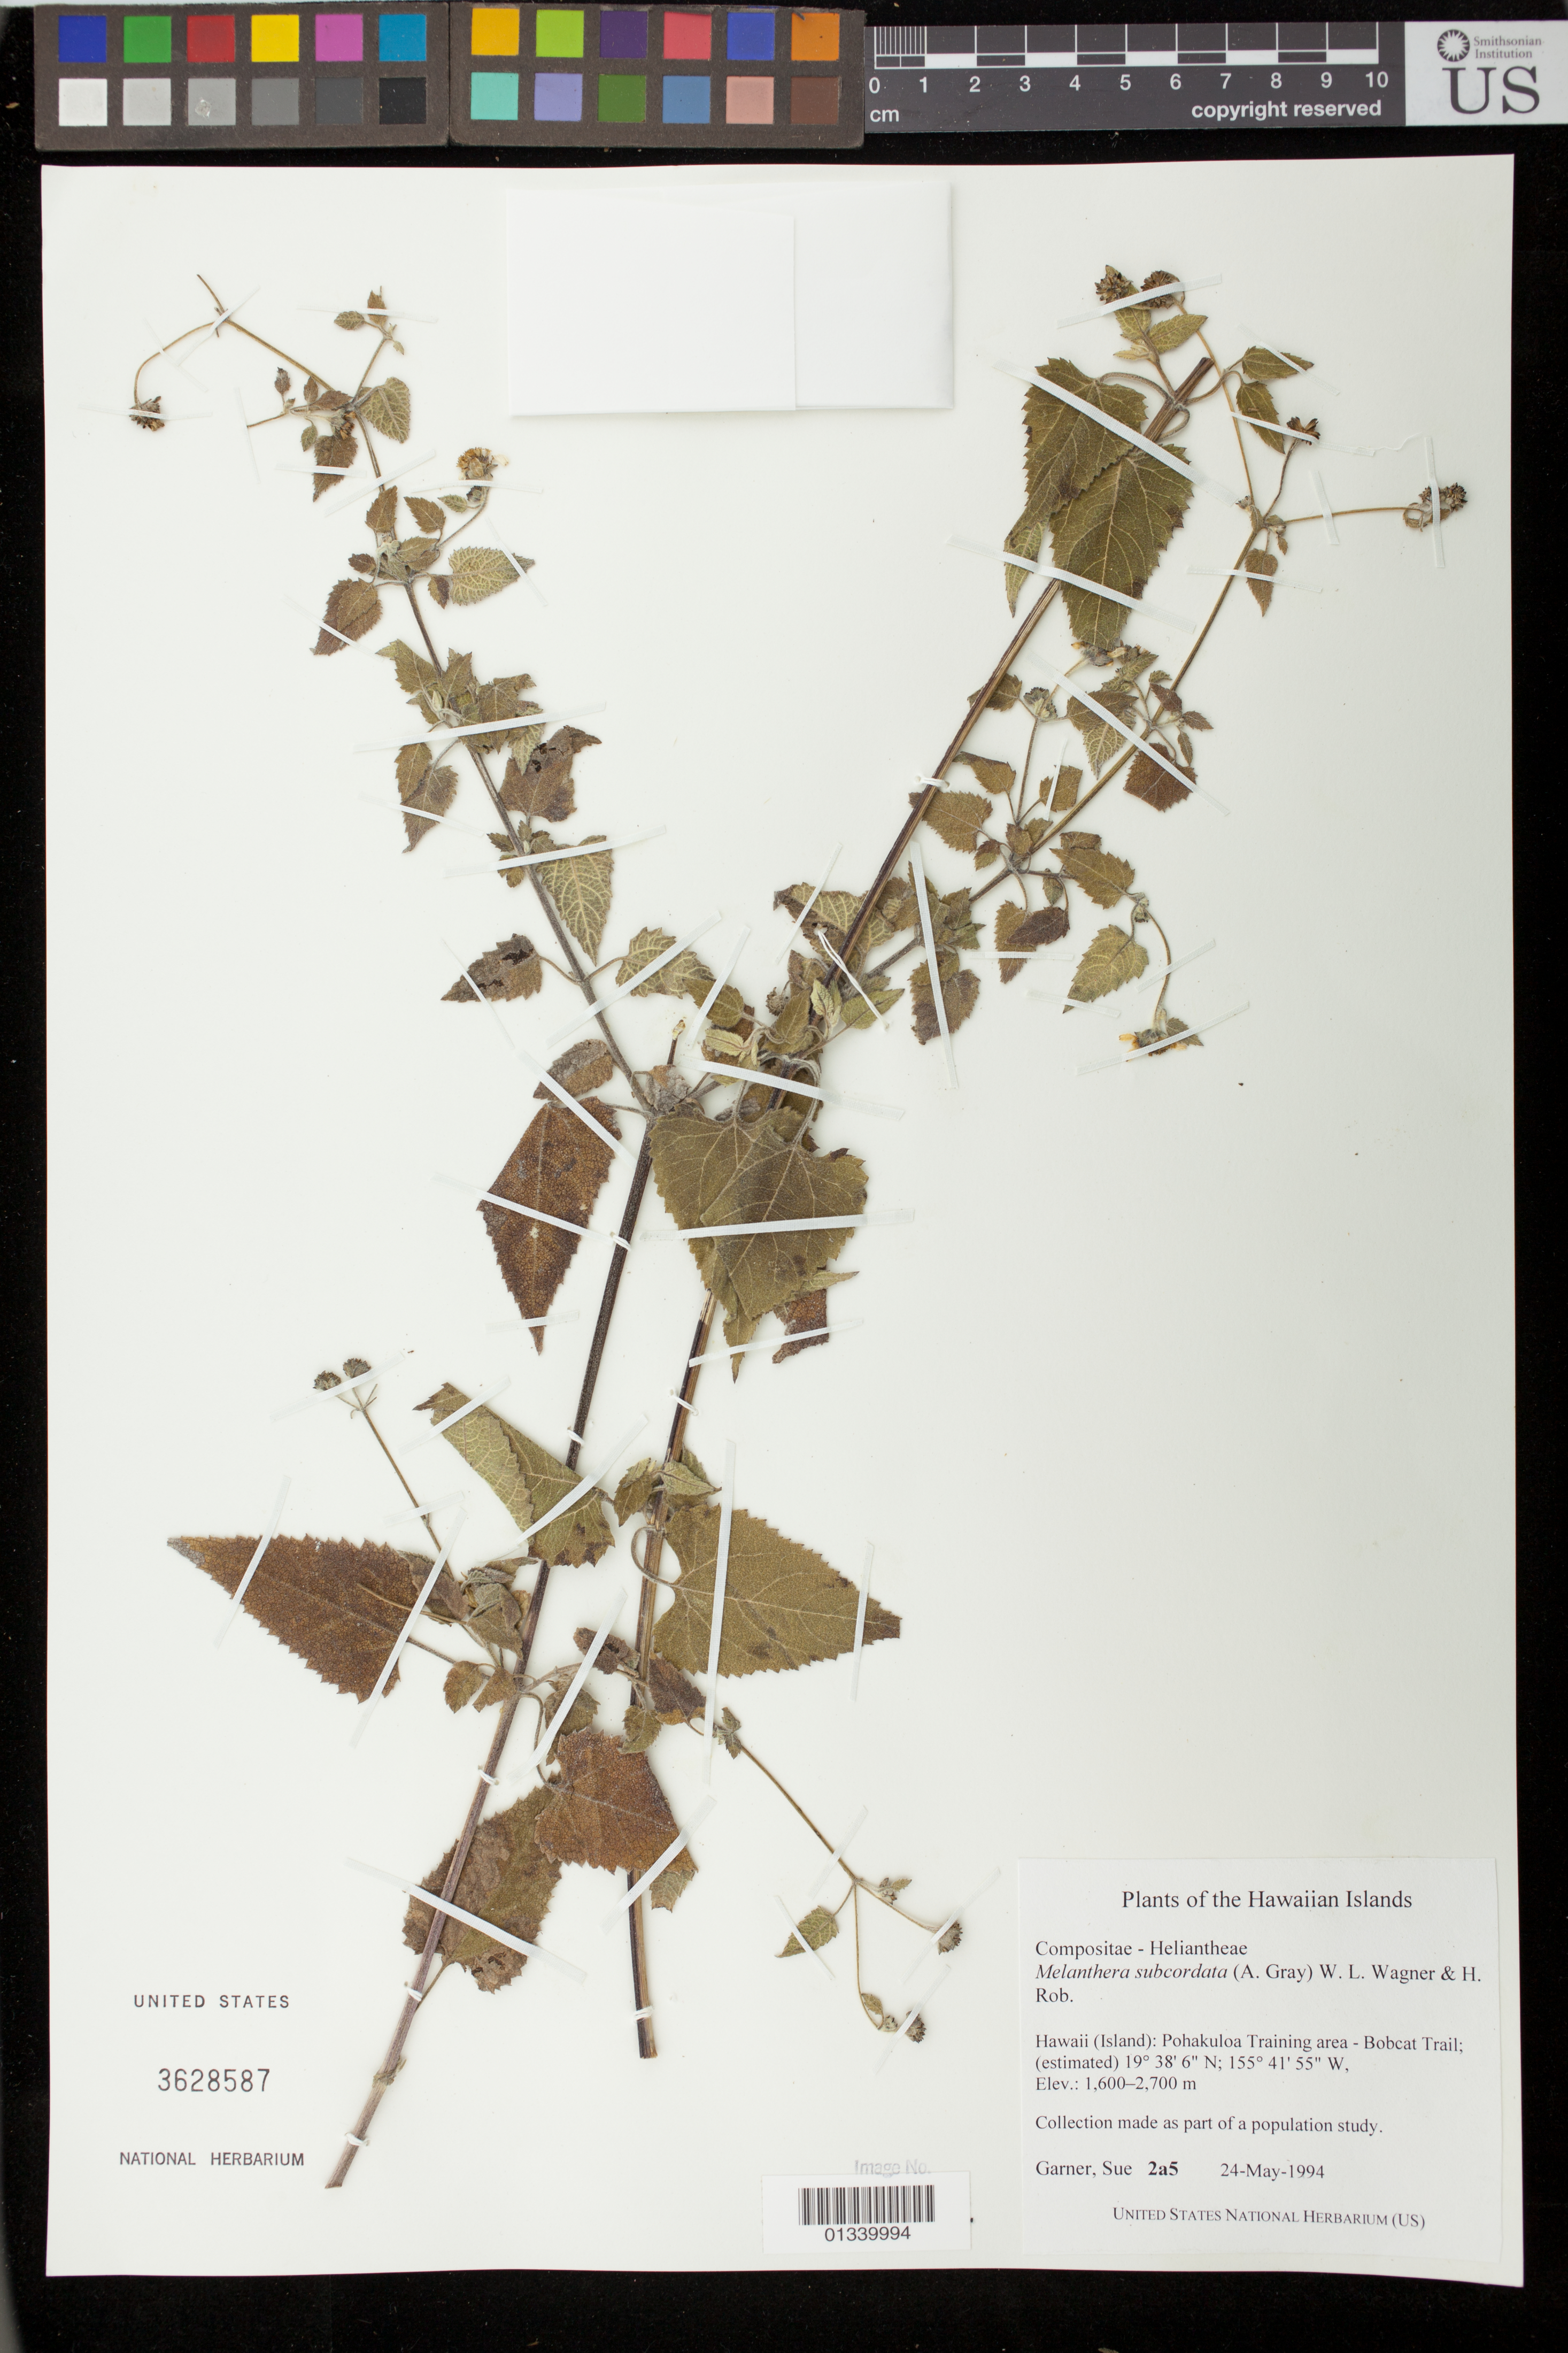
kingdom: Plantae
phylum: Tracheophyta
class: Magnoliopsida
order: Asterales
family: Asteraceae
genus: Wollastonia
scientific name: Wollastonia subcordata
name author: (A. Gray) Orchard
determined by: Wagner, W. L., (BOT), Smithsonian Institution - National Museum of Natural History (UNITED STATES)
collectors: S. Garner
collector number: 2a5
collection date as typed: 24 May 1994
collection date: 1994-05-24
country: United States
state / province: Hawaii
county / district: Hawaii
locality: Pohakuloa Training area - Bobcat Trail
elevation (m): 1600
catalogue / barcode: US 3628587